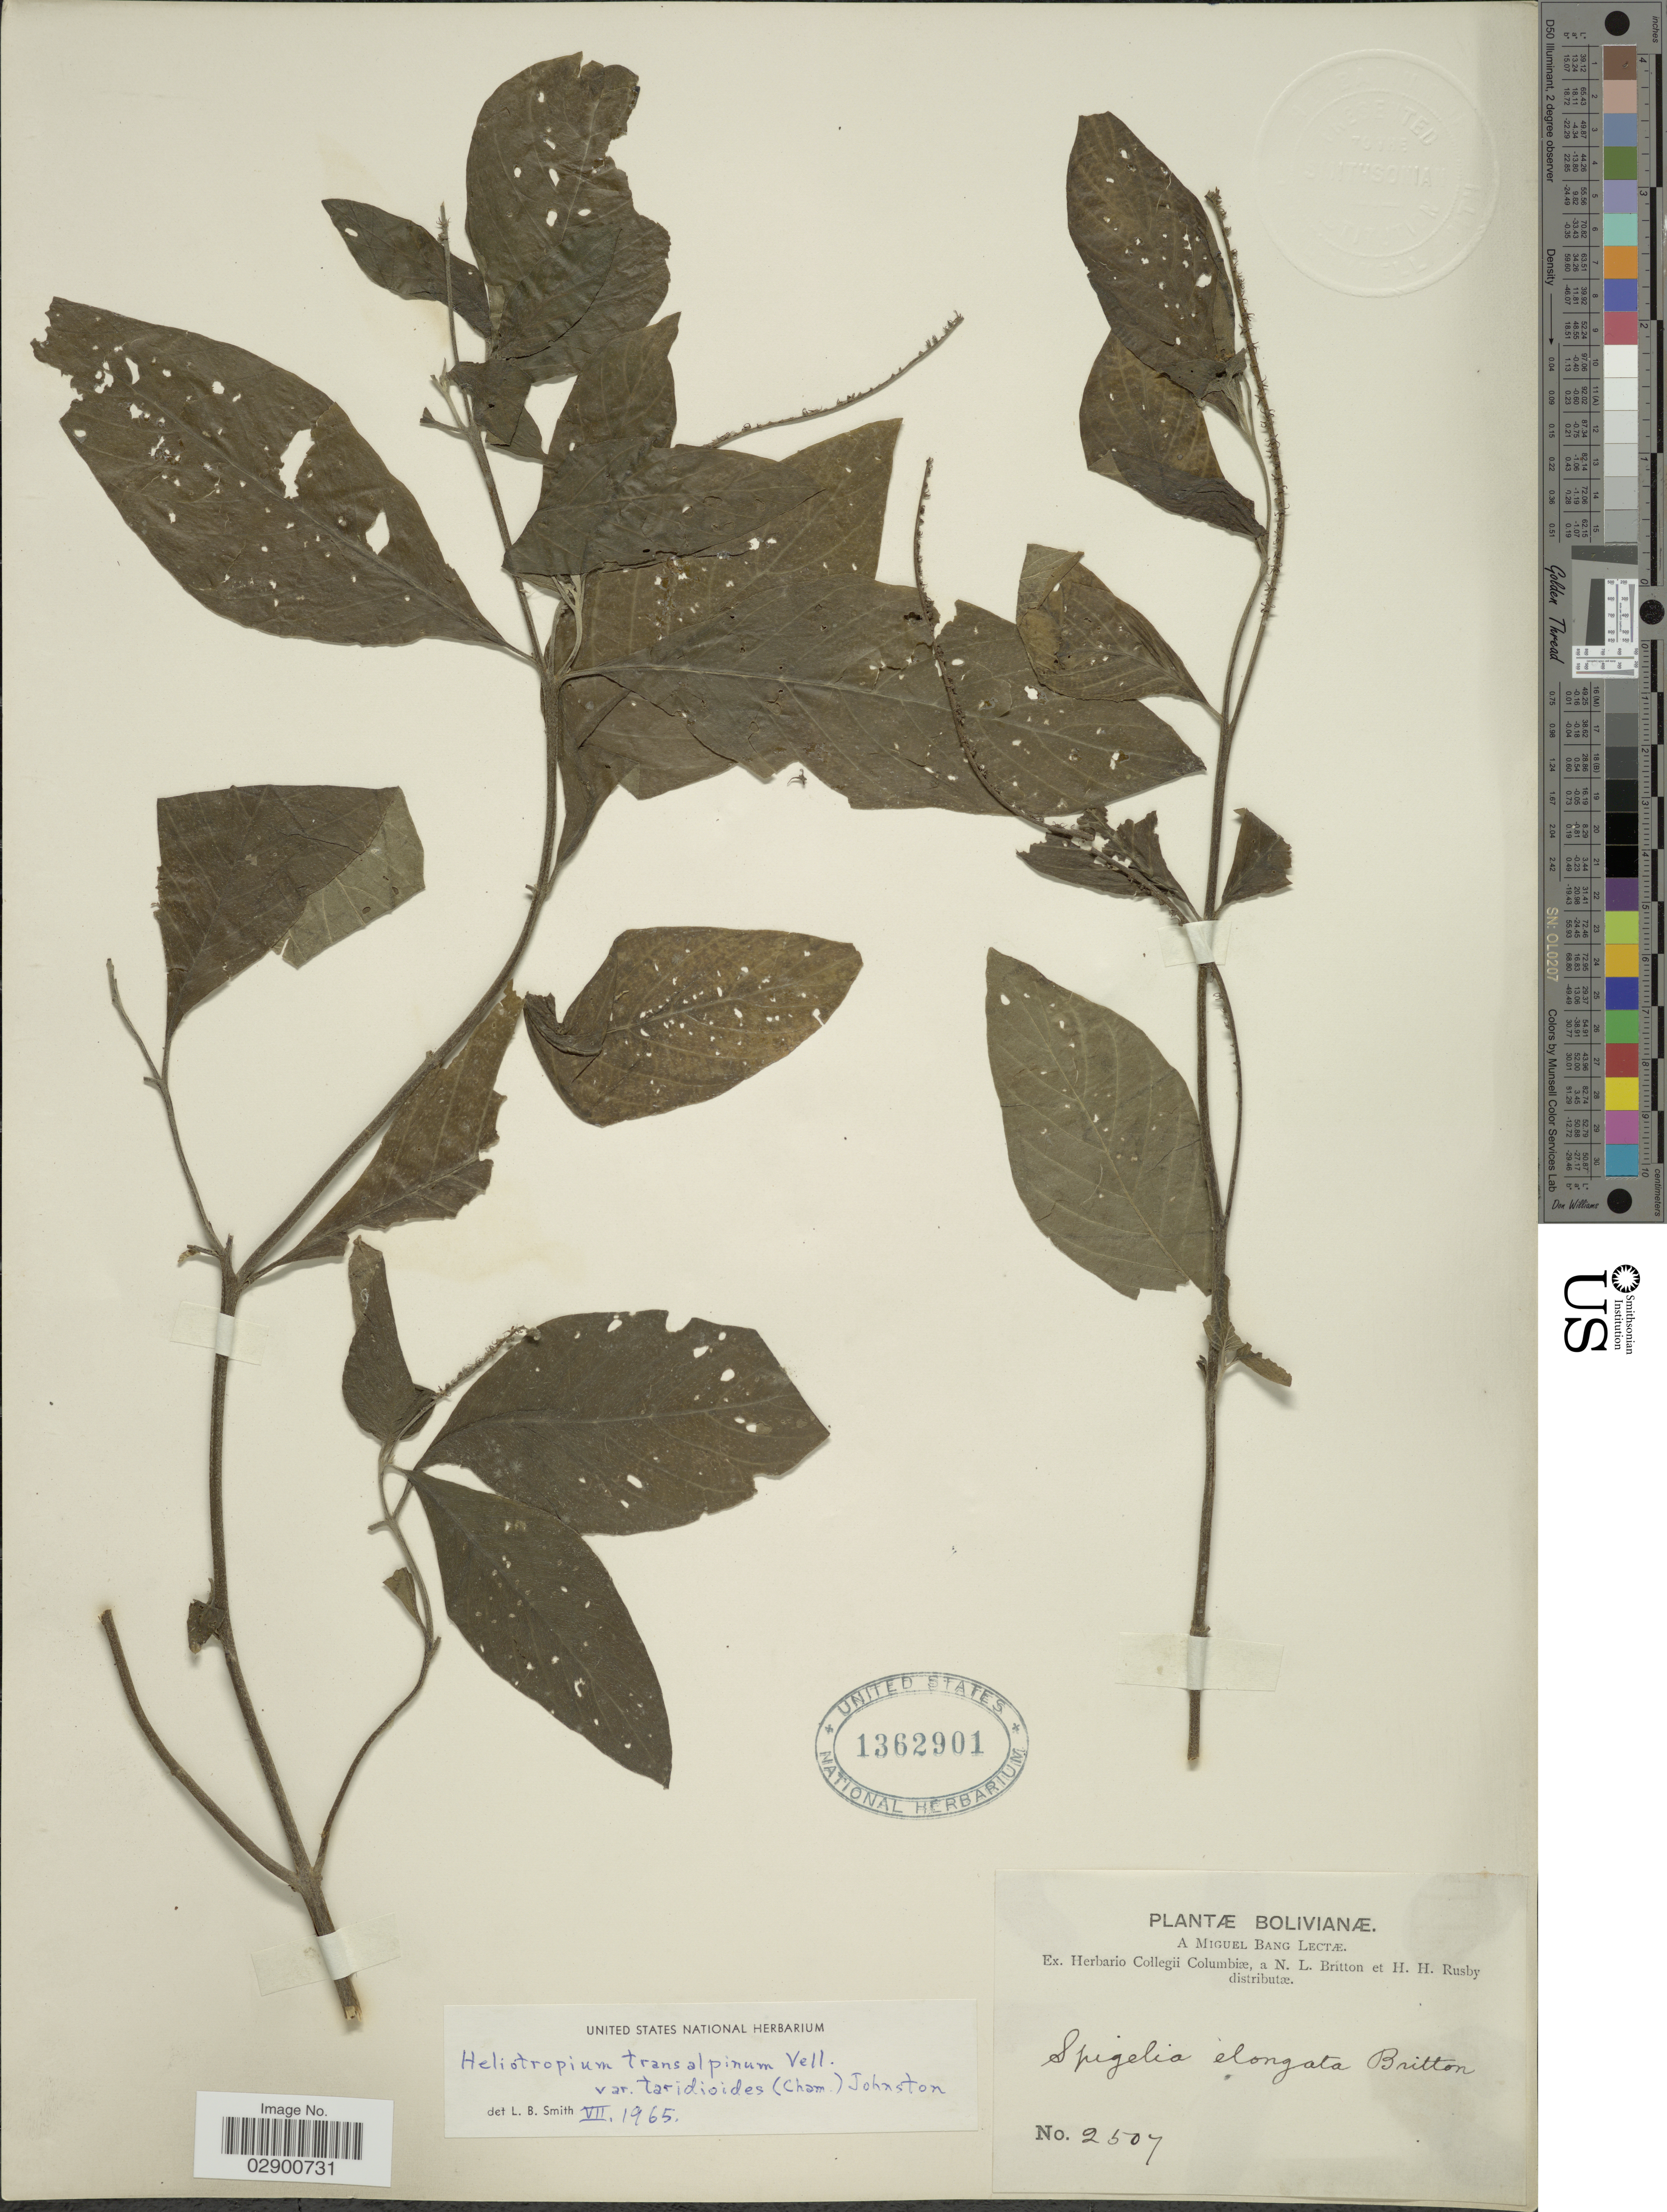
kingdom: Plantae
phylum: Tracheophyta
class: Magnoliopsida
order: Boraginales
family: Heliotropiaceae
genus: Heliotropium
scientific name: Heliotropium transalpinum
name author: Vell.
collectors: M. Bang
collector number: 2507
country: Bolivia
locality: Bolivianæ.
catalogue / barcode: US 1362901